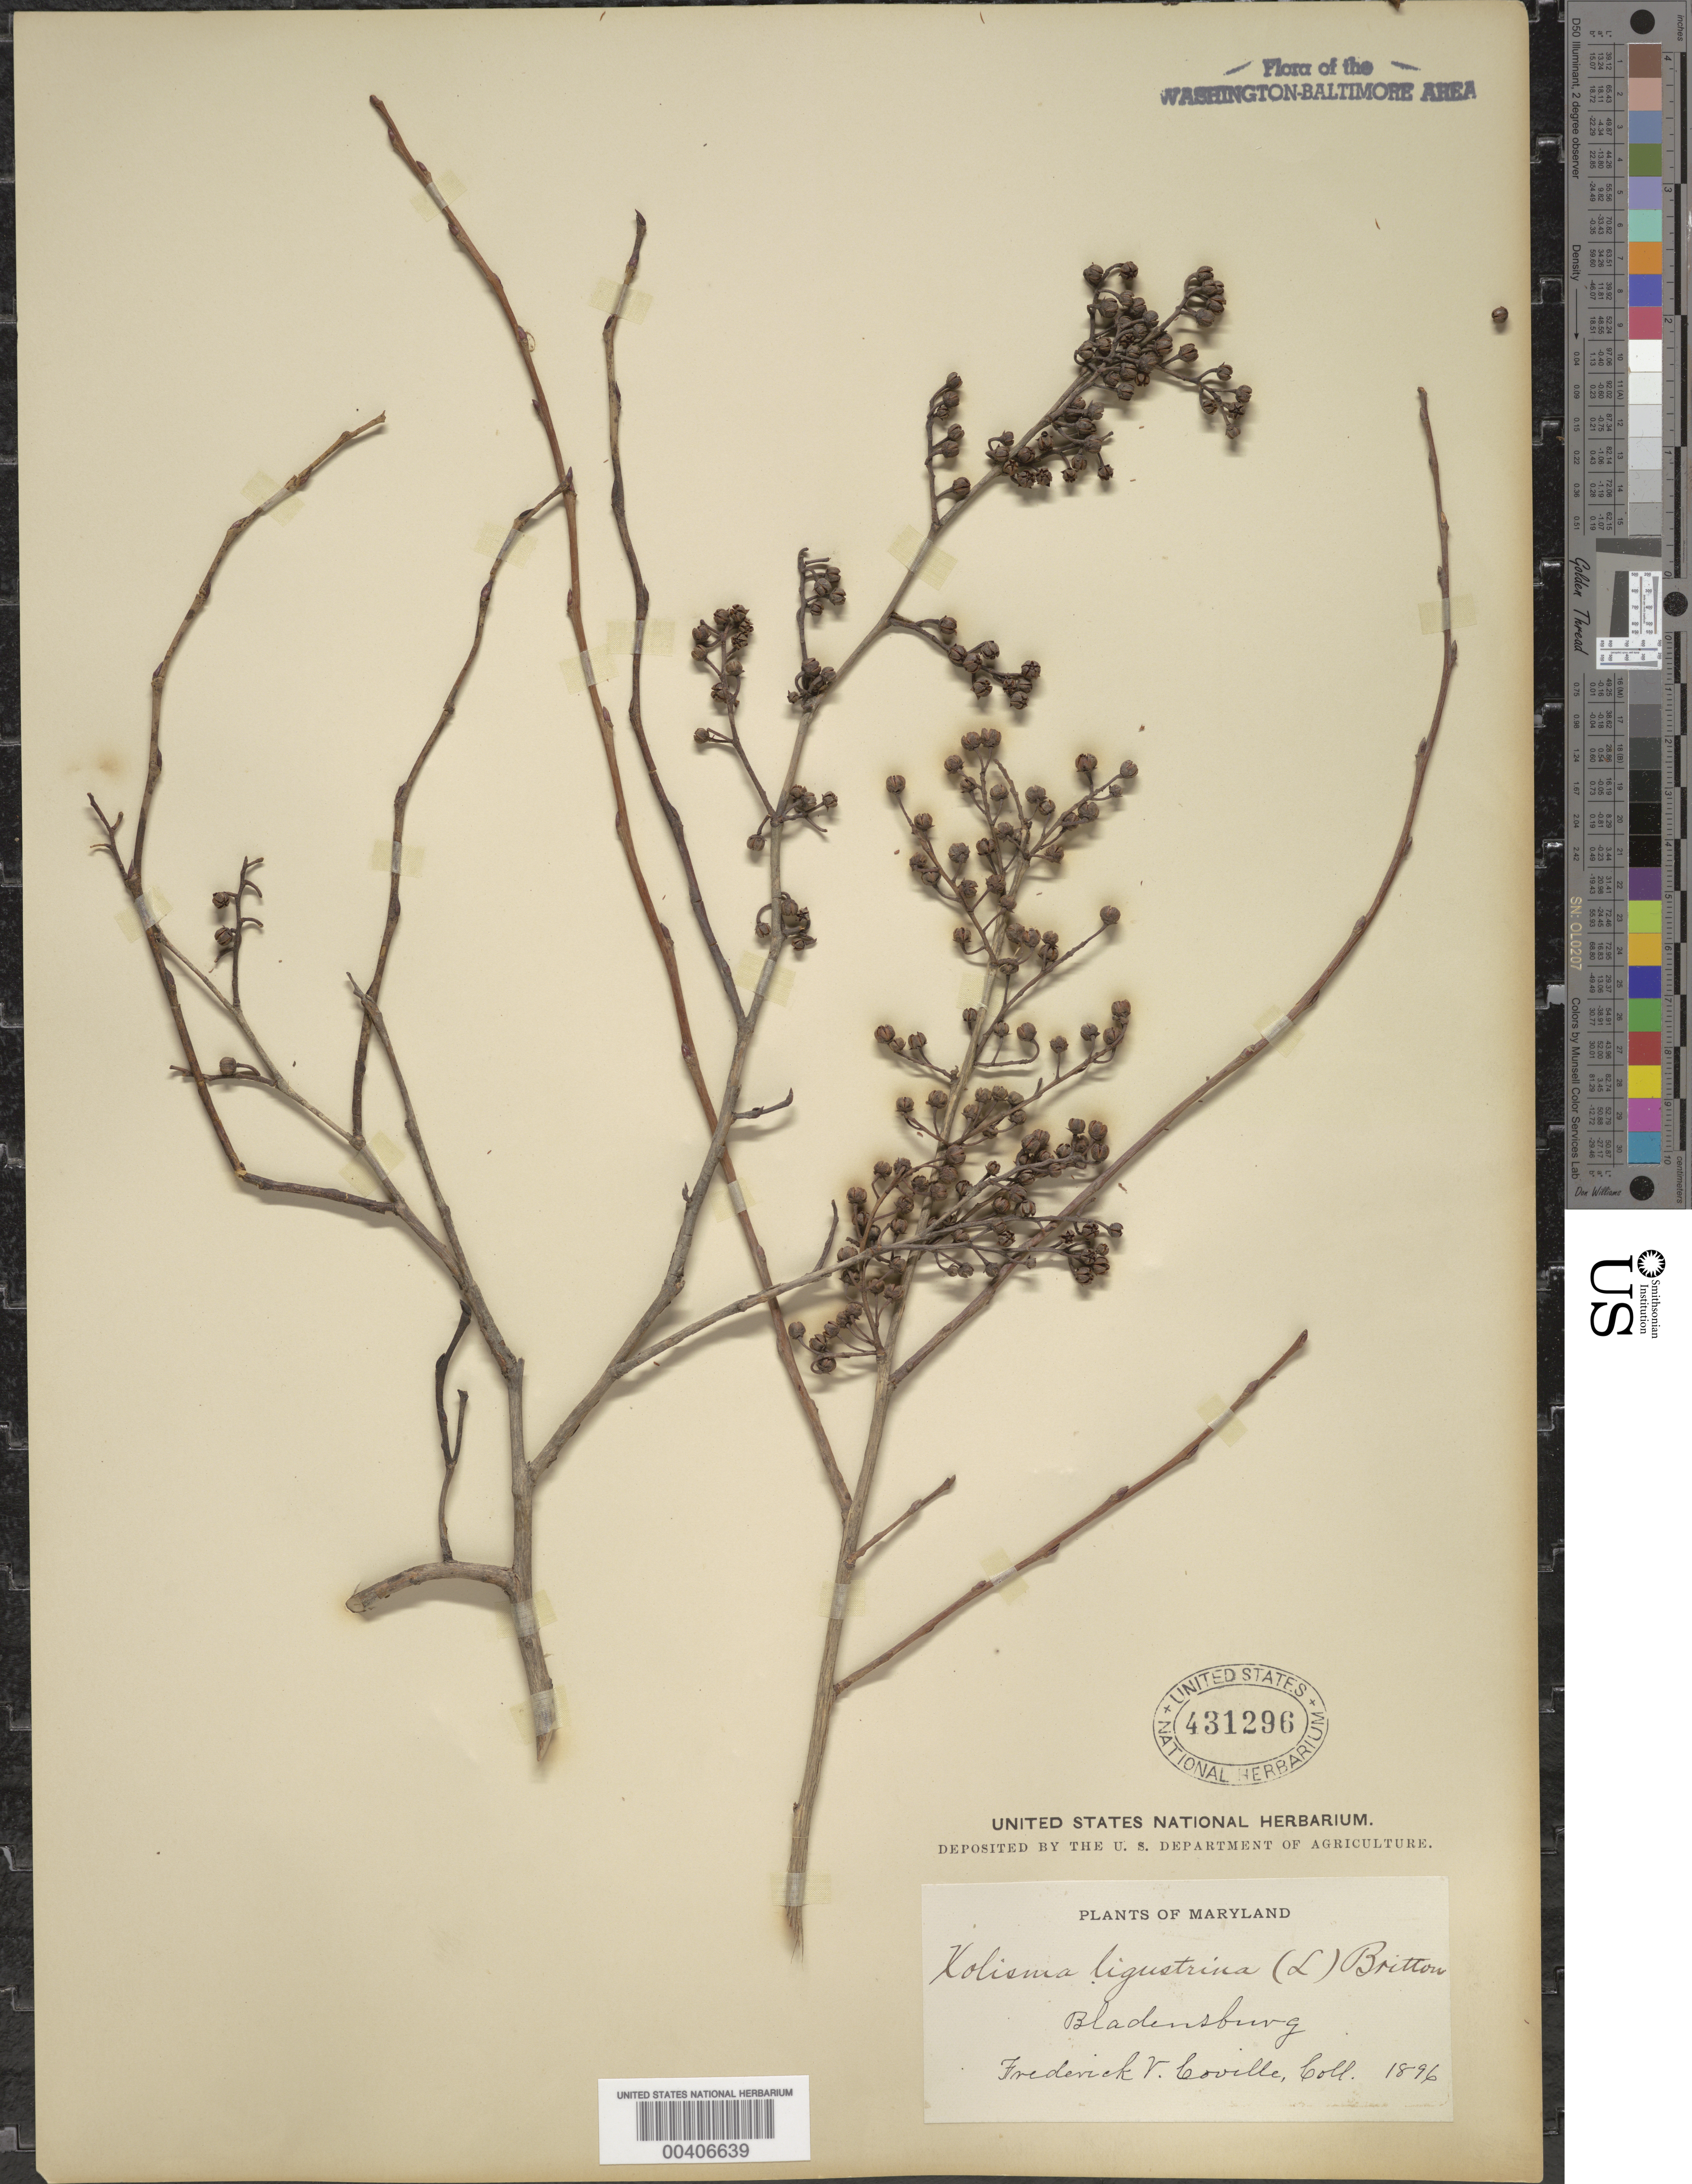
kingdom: Plantae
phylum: Tracheophyta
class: Magnoliopsida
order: Ericales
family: Ericaceae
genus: Lyonia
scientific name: Lyonia ligustrina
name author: (L.) DC.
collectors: F. V. Coville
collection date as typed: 1896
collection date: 1896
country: United States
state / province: Maryland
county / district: Prince George's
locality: Bladensburg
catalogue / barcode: US 431296